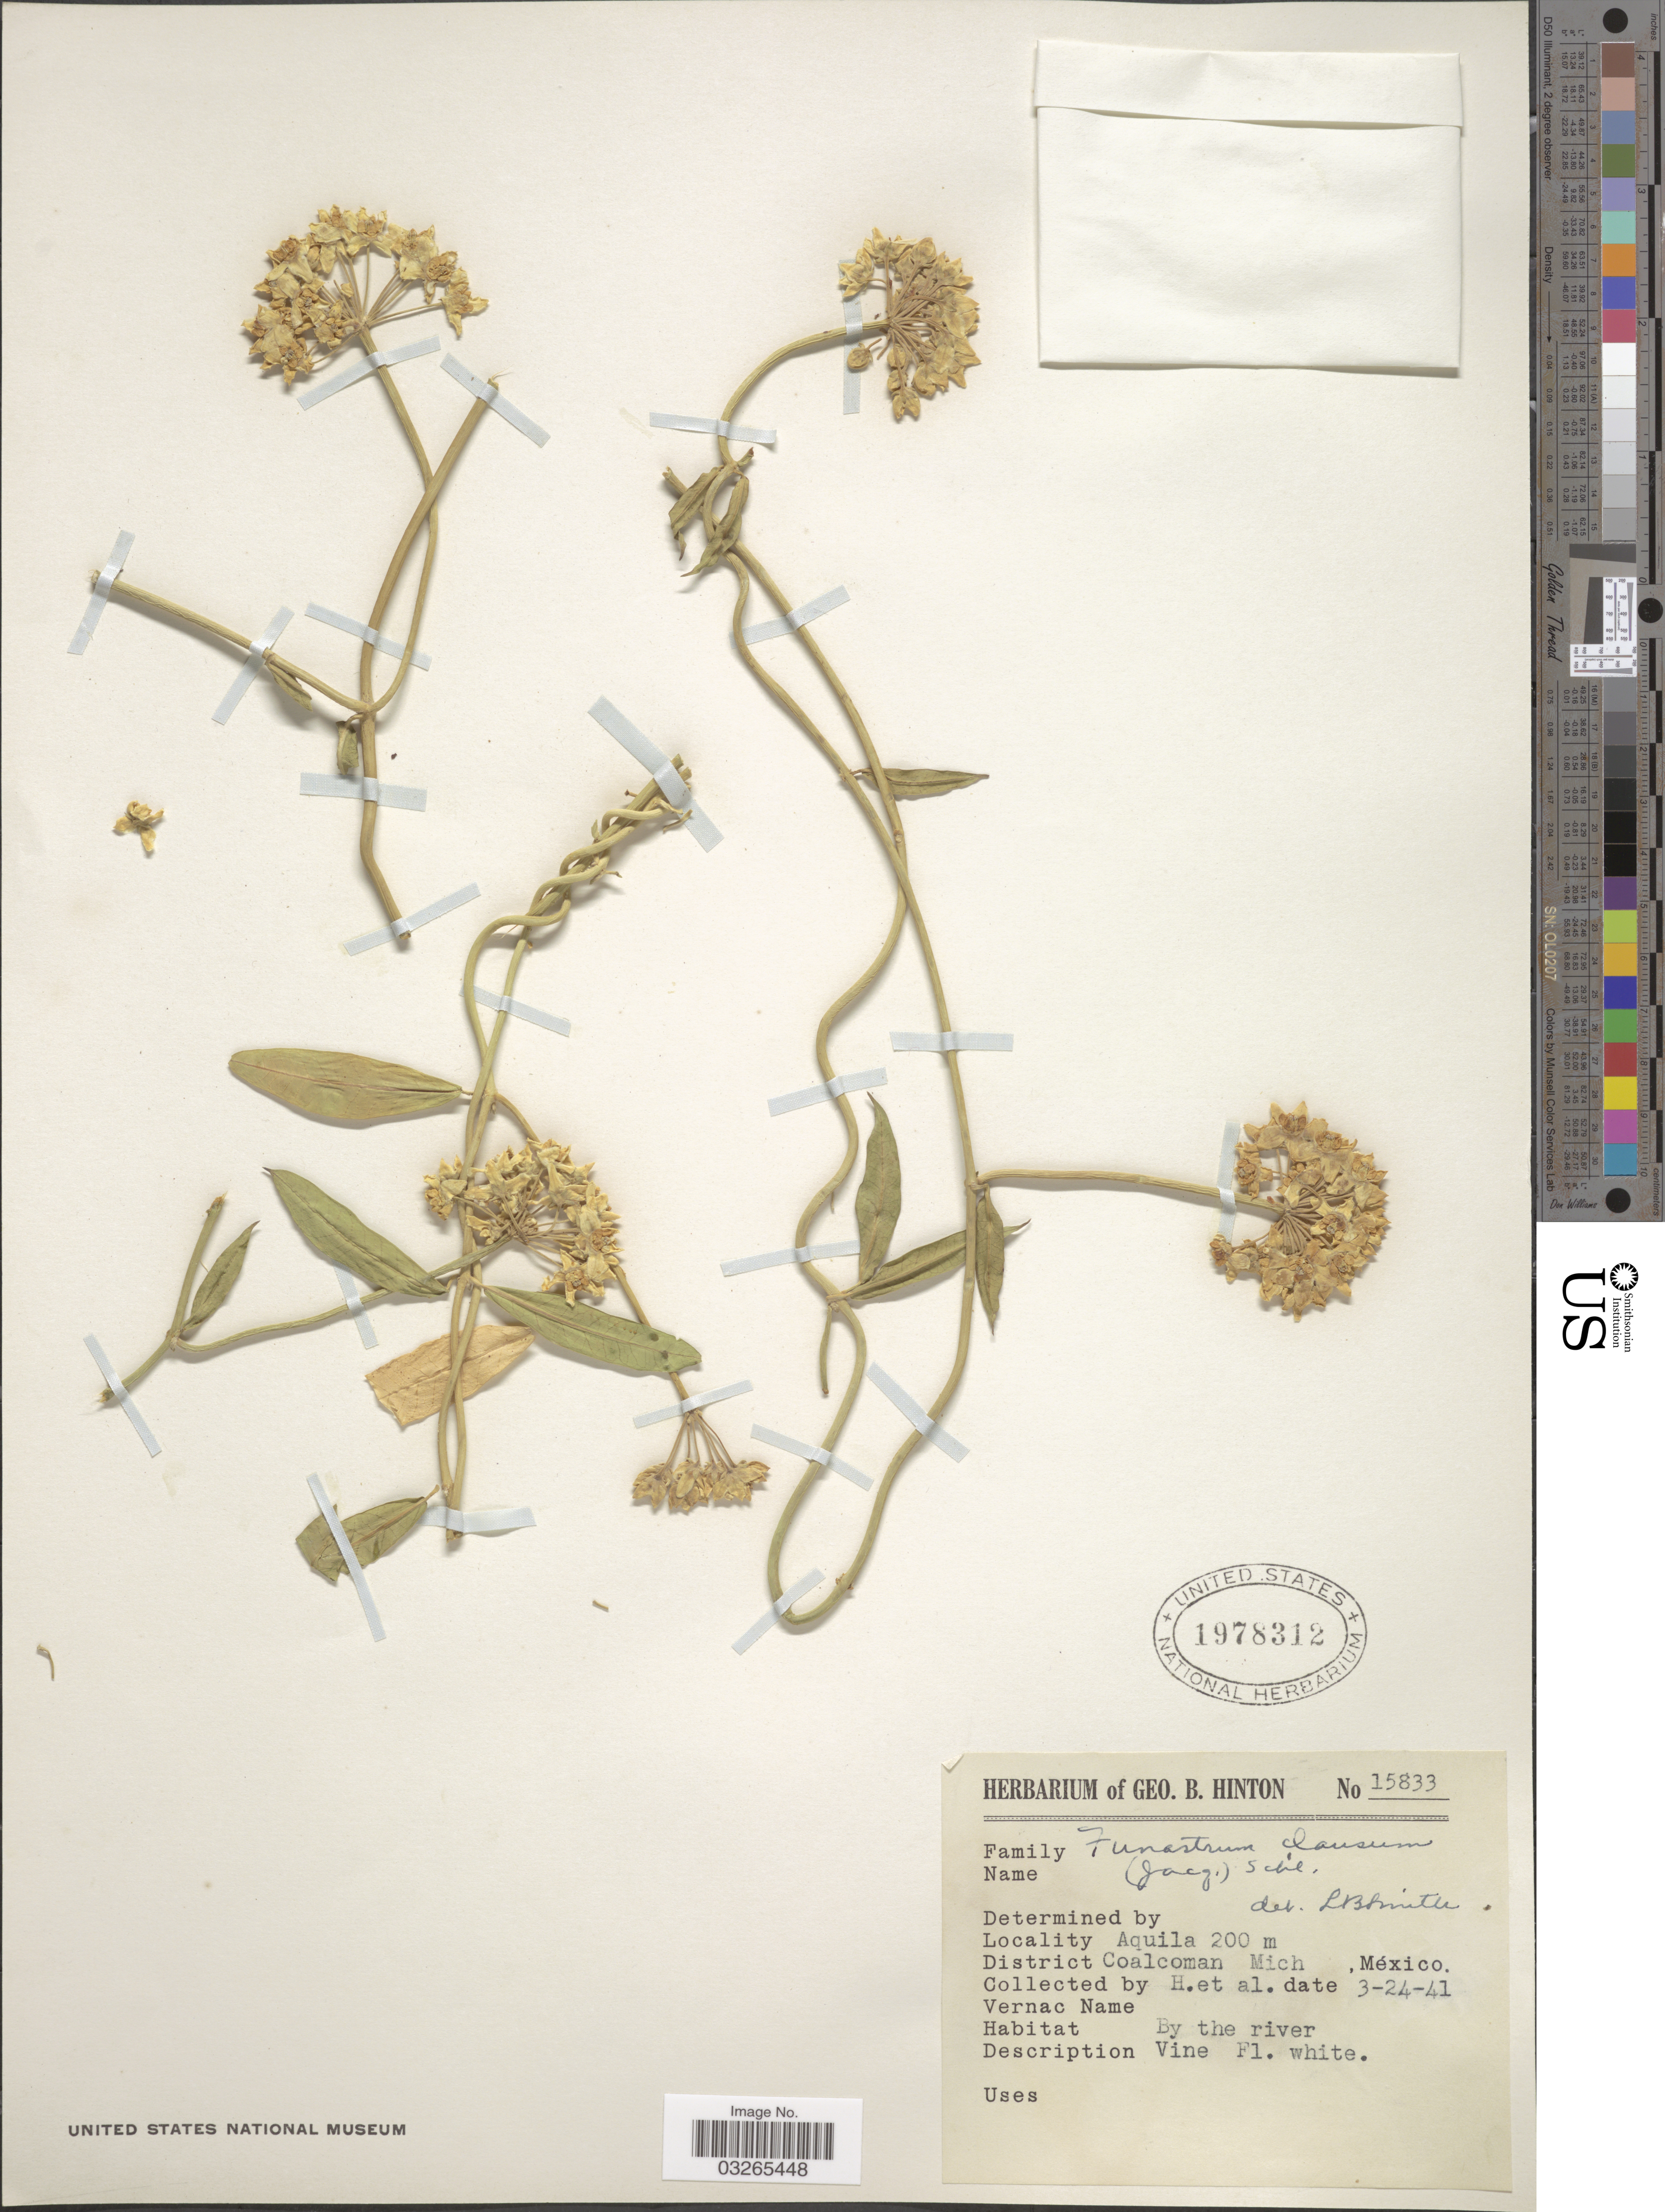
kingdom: Plantae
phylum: Tracheophyta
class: Magnoliopsida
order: Gentianales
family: Apocynaceae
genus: Sarcostemma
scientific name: Sarcostemma clausum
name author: (Jacq.) Schult.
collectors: G. B. Hinton & et al.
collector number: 15833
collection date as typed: Transcribed d/m/y: 24/3/41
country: Mexico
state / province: Michoacán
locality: Aquila. District Coalcoman.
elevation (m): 200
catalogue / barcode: US 1978312